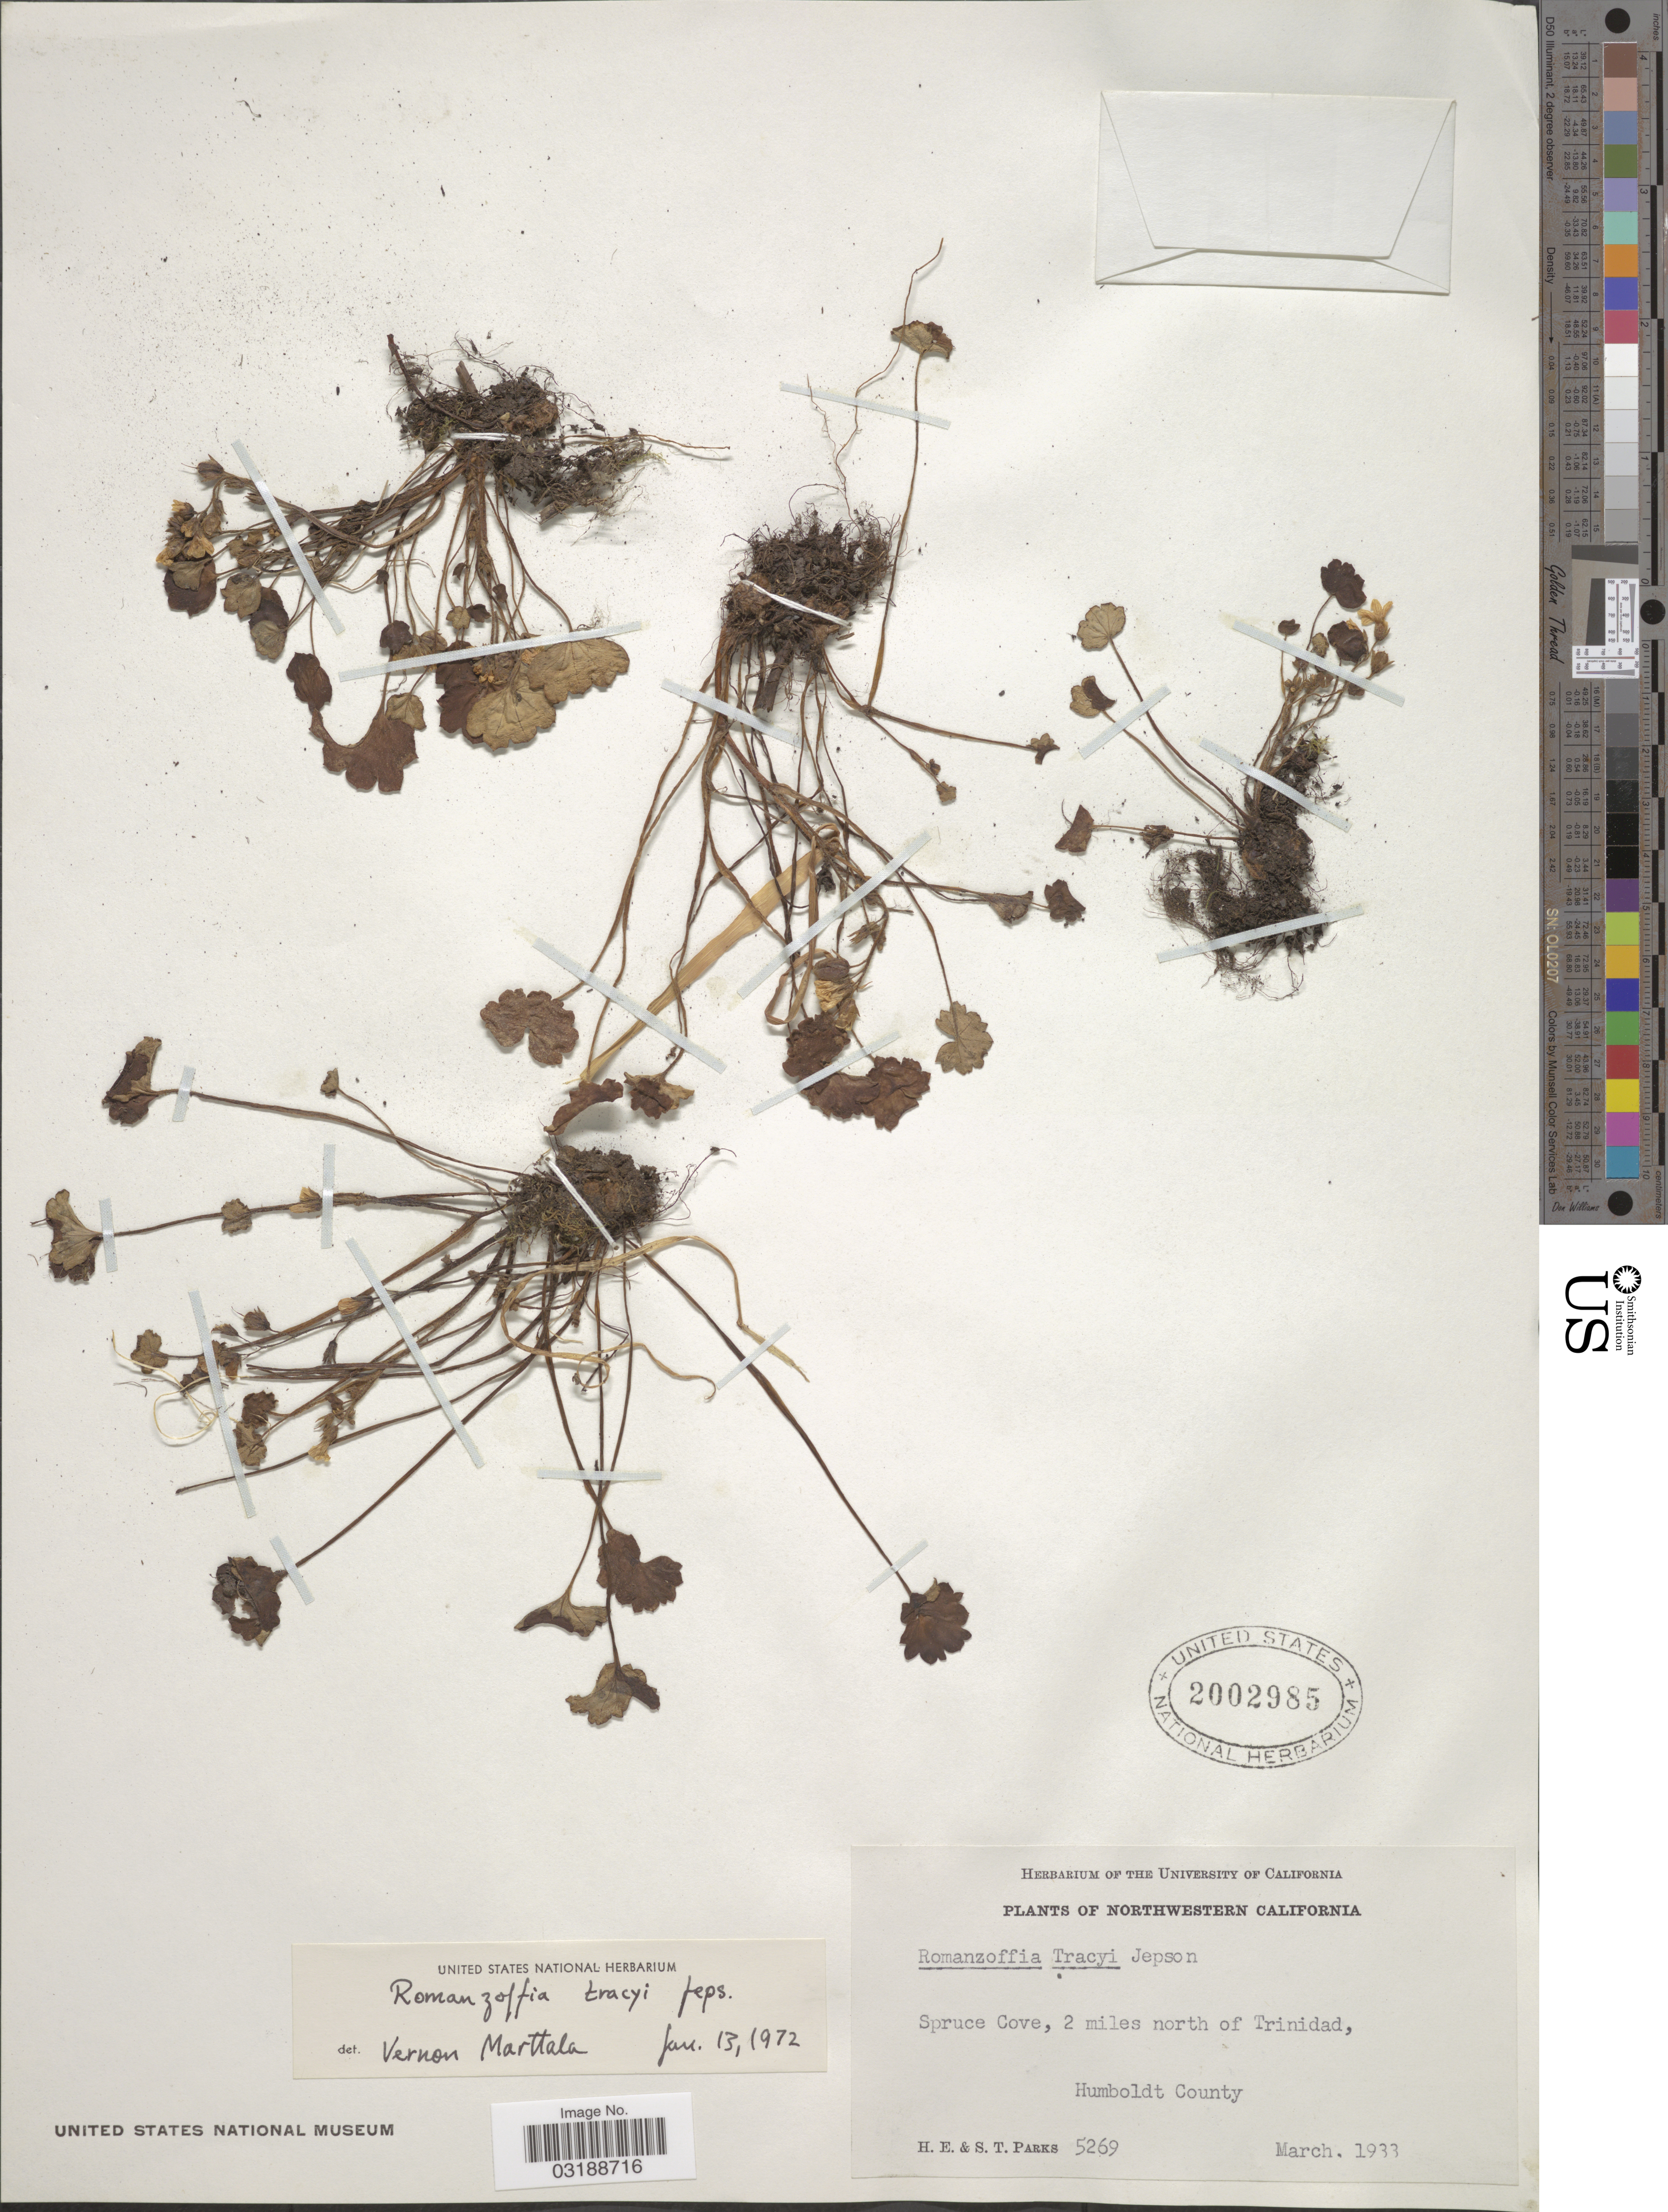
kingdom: Plantae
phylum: Tracheophyta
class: Magnoliopsida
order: Boraginales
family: Hydrophyllaceae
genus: Romanzoffia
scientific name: Romanzoffia tracyi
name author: Jeps.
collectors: H. E. Parks & S. Parks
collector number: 5269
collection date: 1933-03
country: United States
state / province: California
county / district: Humboldt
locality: Northwestern California. Spruce Cove, 2 miles north of Trinidad, Humboldt County.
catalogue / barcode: US 2002985